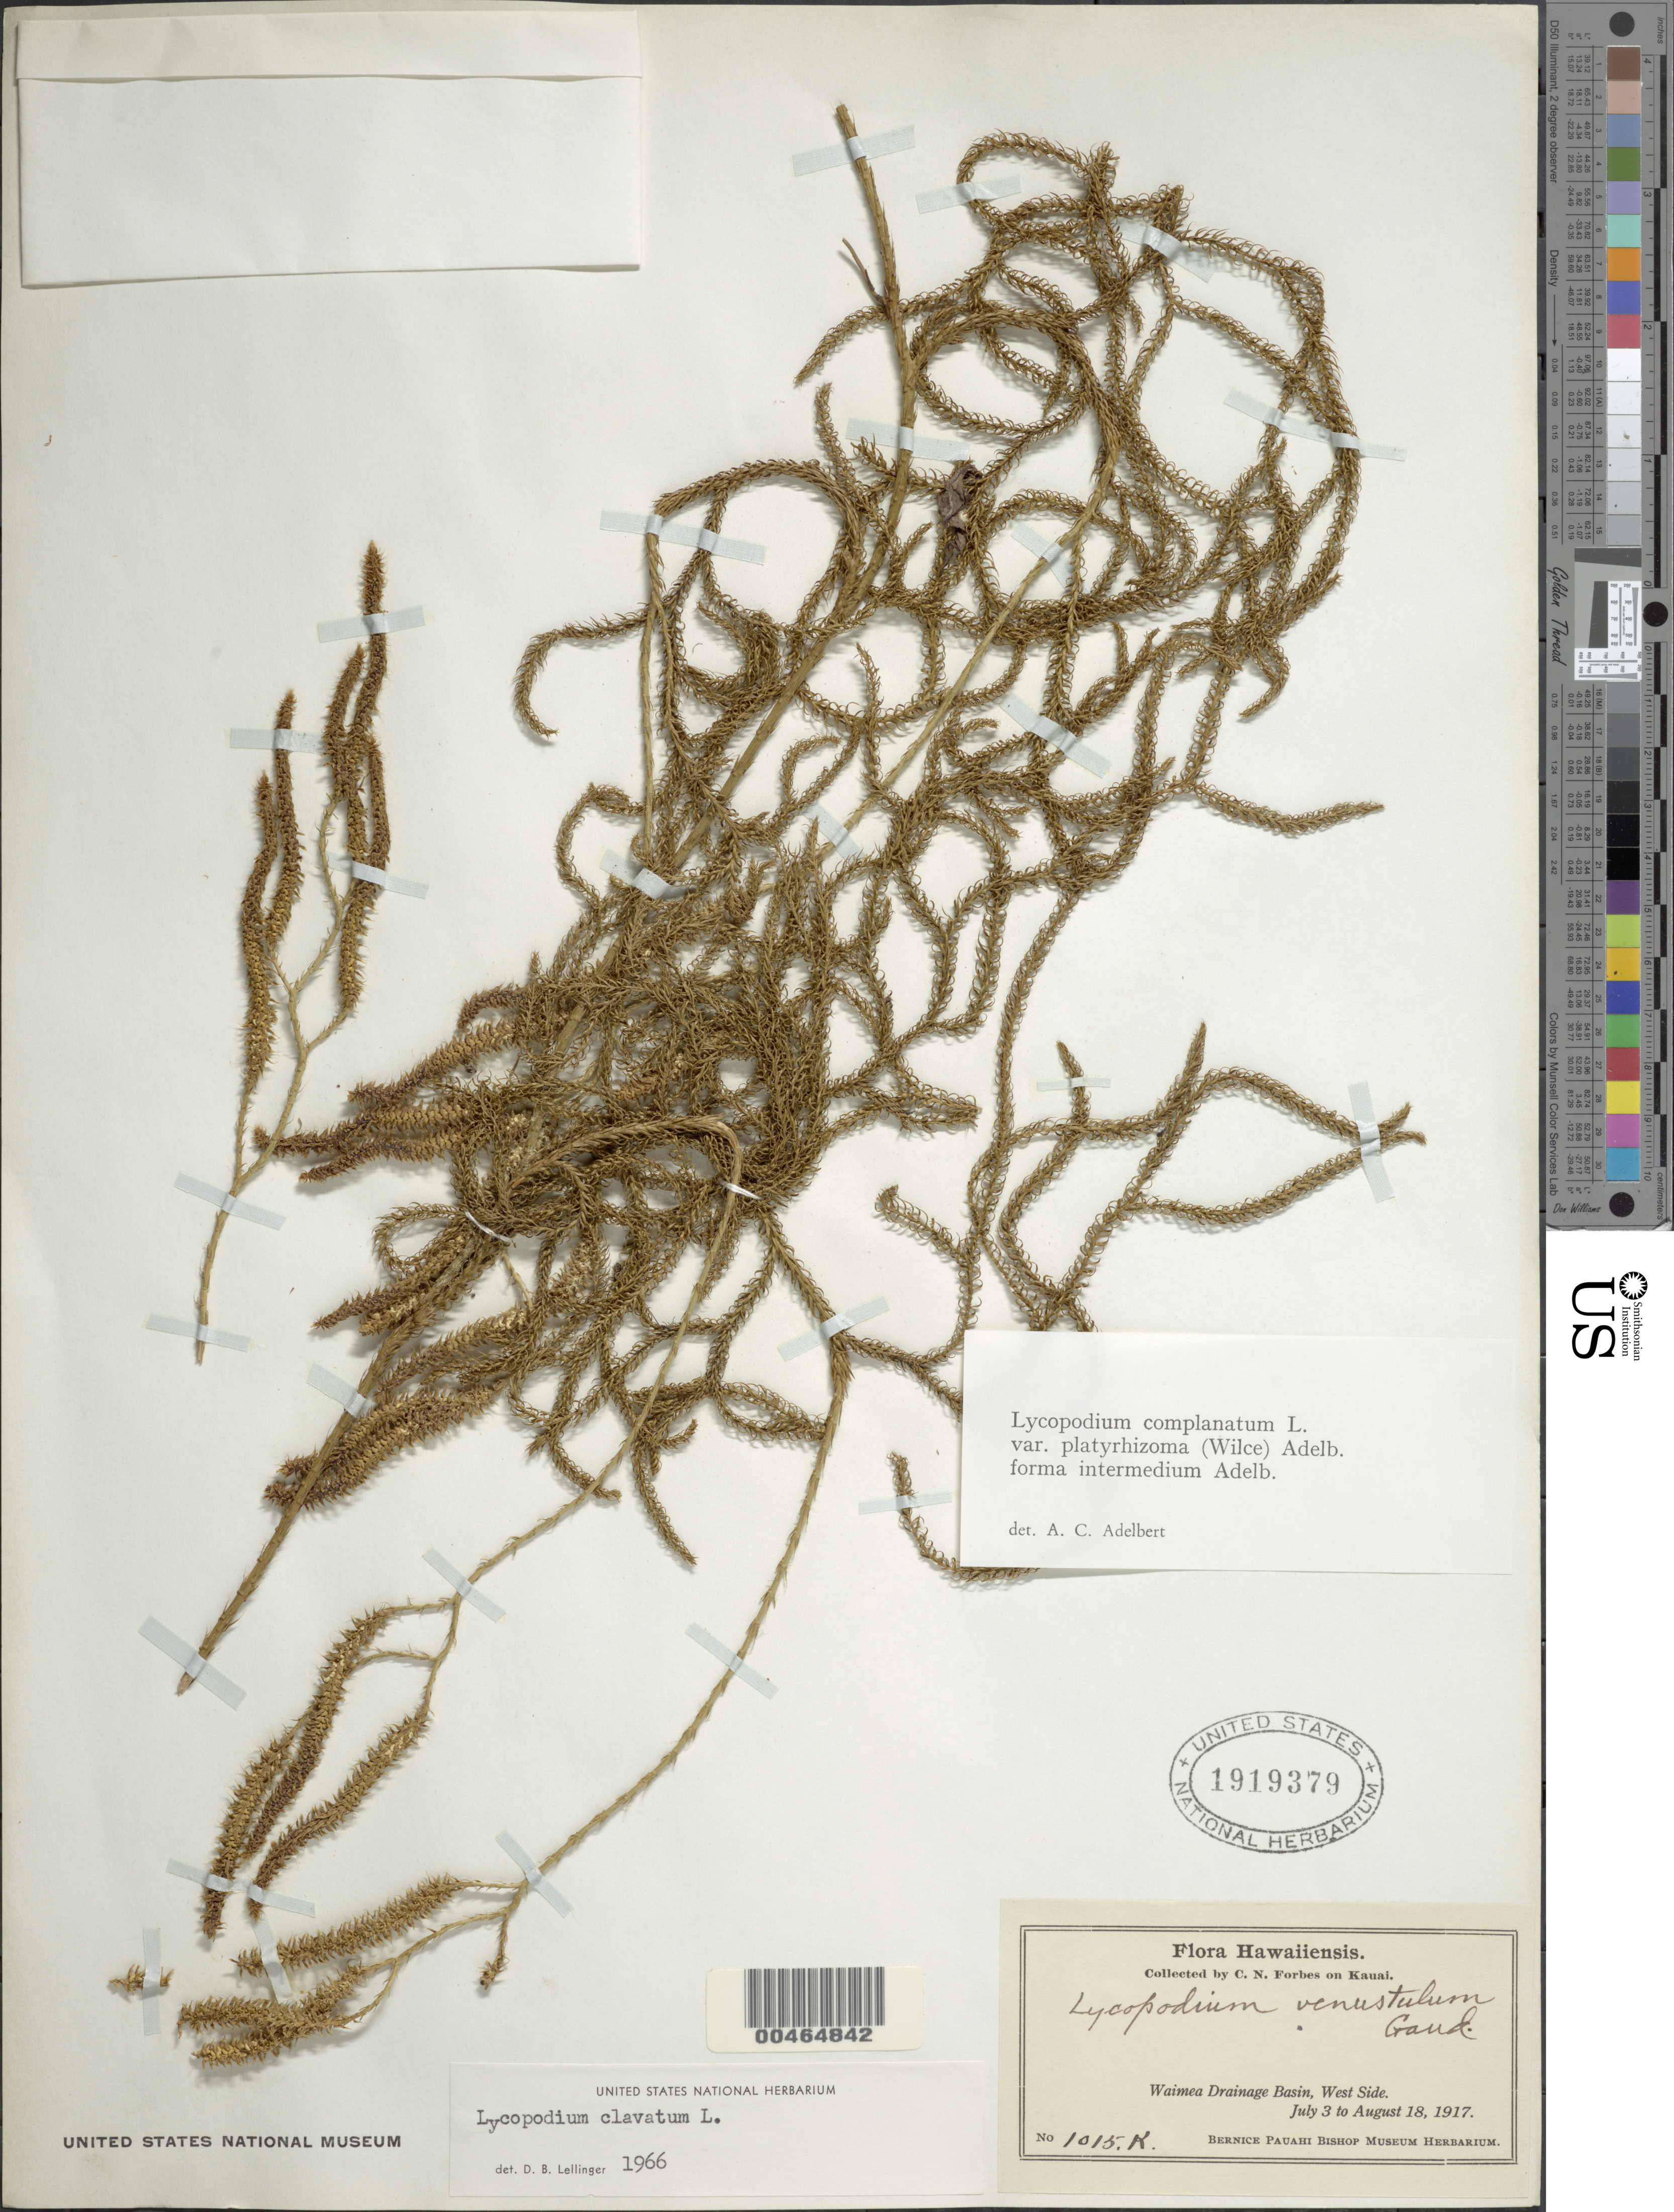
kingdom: Plantae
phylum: Tracheophyta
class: Lycopodiopsida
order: Lycopodiales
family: Lycopodiaceae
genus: Lycopodium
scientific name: Lycopodium clavatum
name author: L.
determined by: Lellinger, David B., (BOT), Smithsonian Institution - National Museum of Natural History (UNITED STATES)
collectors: C. N. Forbes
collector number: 1015.K.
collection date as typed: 3 Jul 1917 to 18 Aug 1917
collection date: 1917-07-03/1917-08-18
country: United States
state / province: Hawaii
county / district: Kauai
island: Kaua'i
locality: Waimea Drainage Basin, W side, Kauai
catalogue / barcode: US 1919379